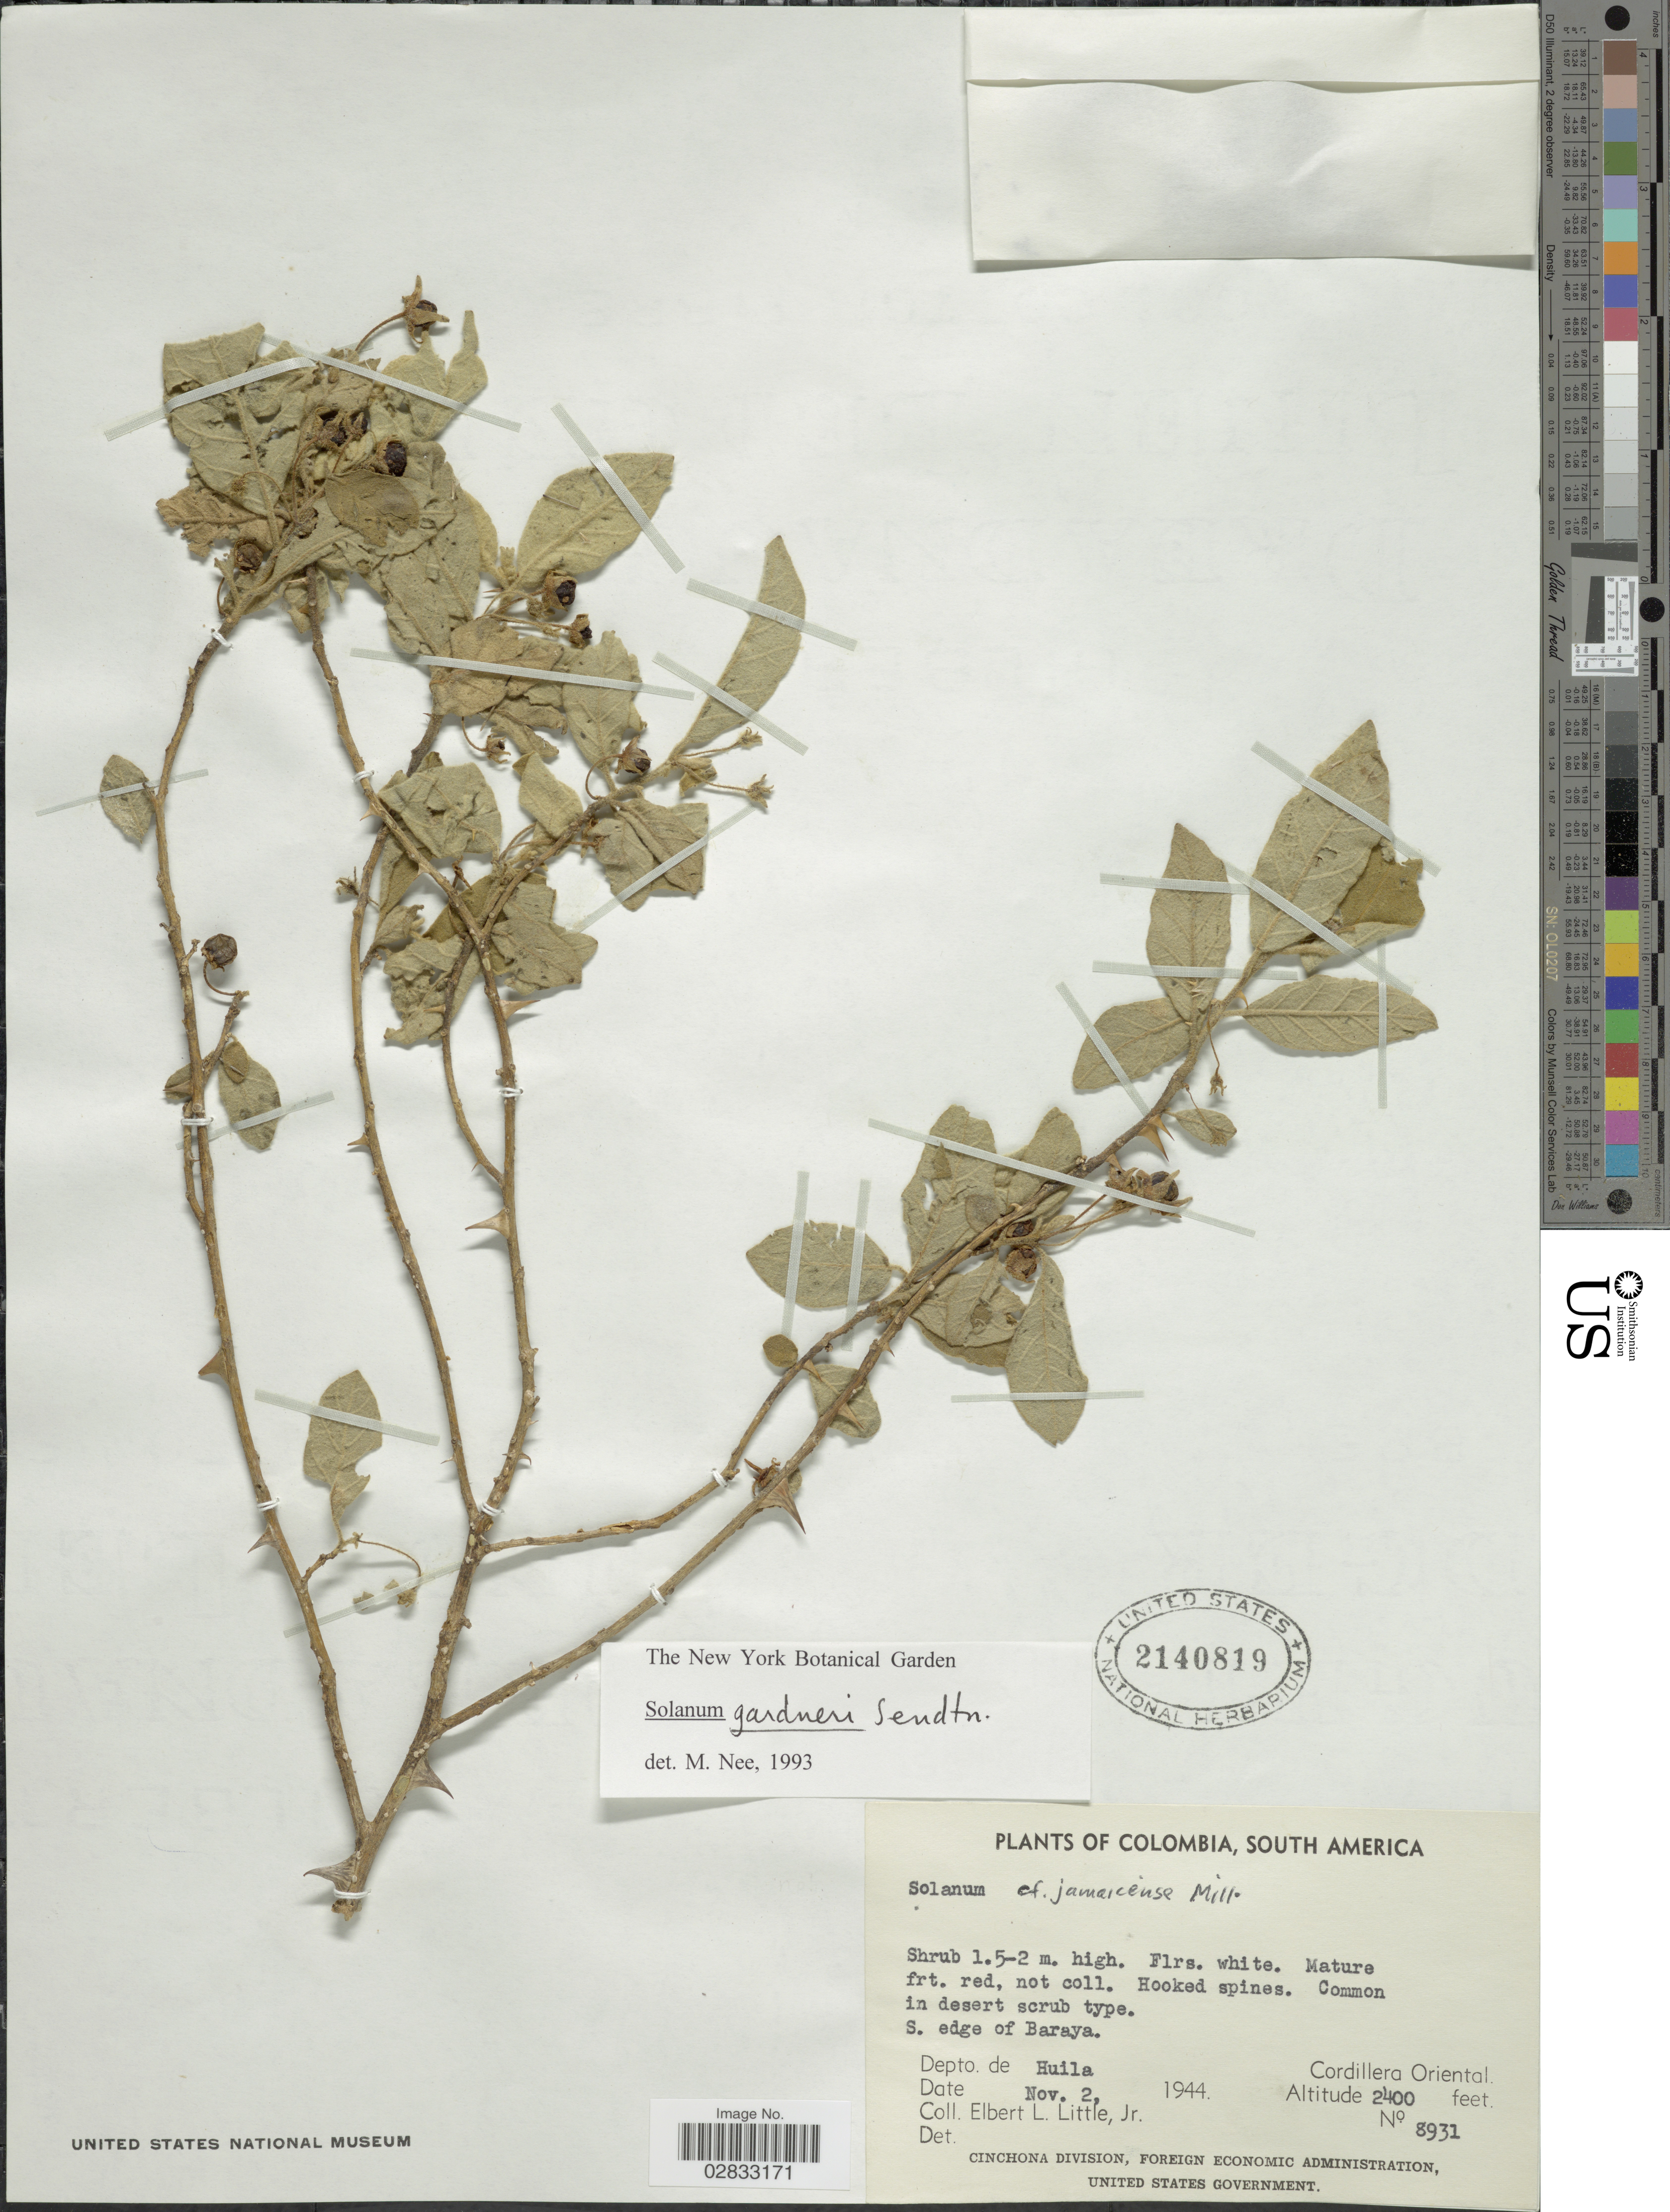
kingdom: Plantae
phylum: Tracheophyta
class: Magnoliopsida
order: Solanales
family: Solanaceae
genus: Solanum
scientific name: Solanum gardneri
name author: Sendtn. in Mart.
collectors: E. L. Little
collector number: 8931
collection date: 1944-11-02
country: Colombia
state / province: Huila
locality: S. edge of Baraya. Depto. de Huila. Cordillera Oriental.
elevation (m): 732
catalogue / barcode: US 2140819